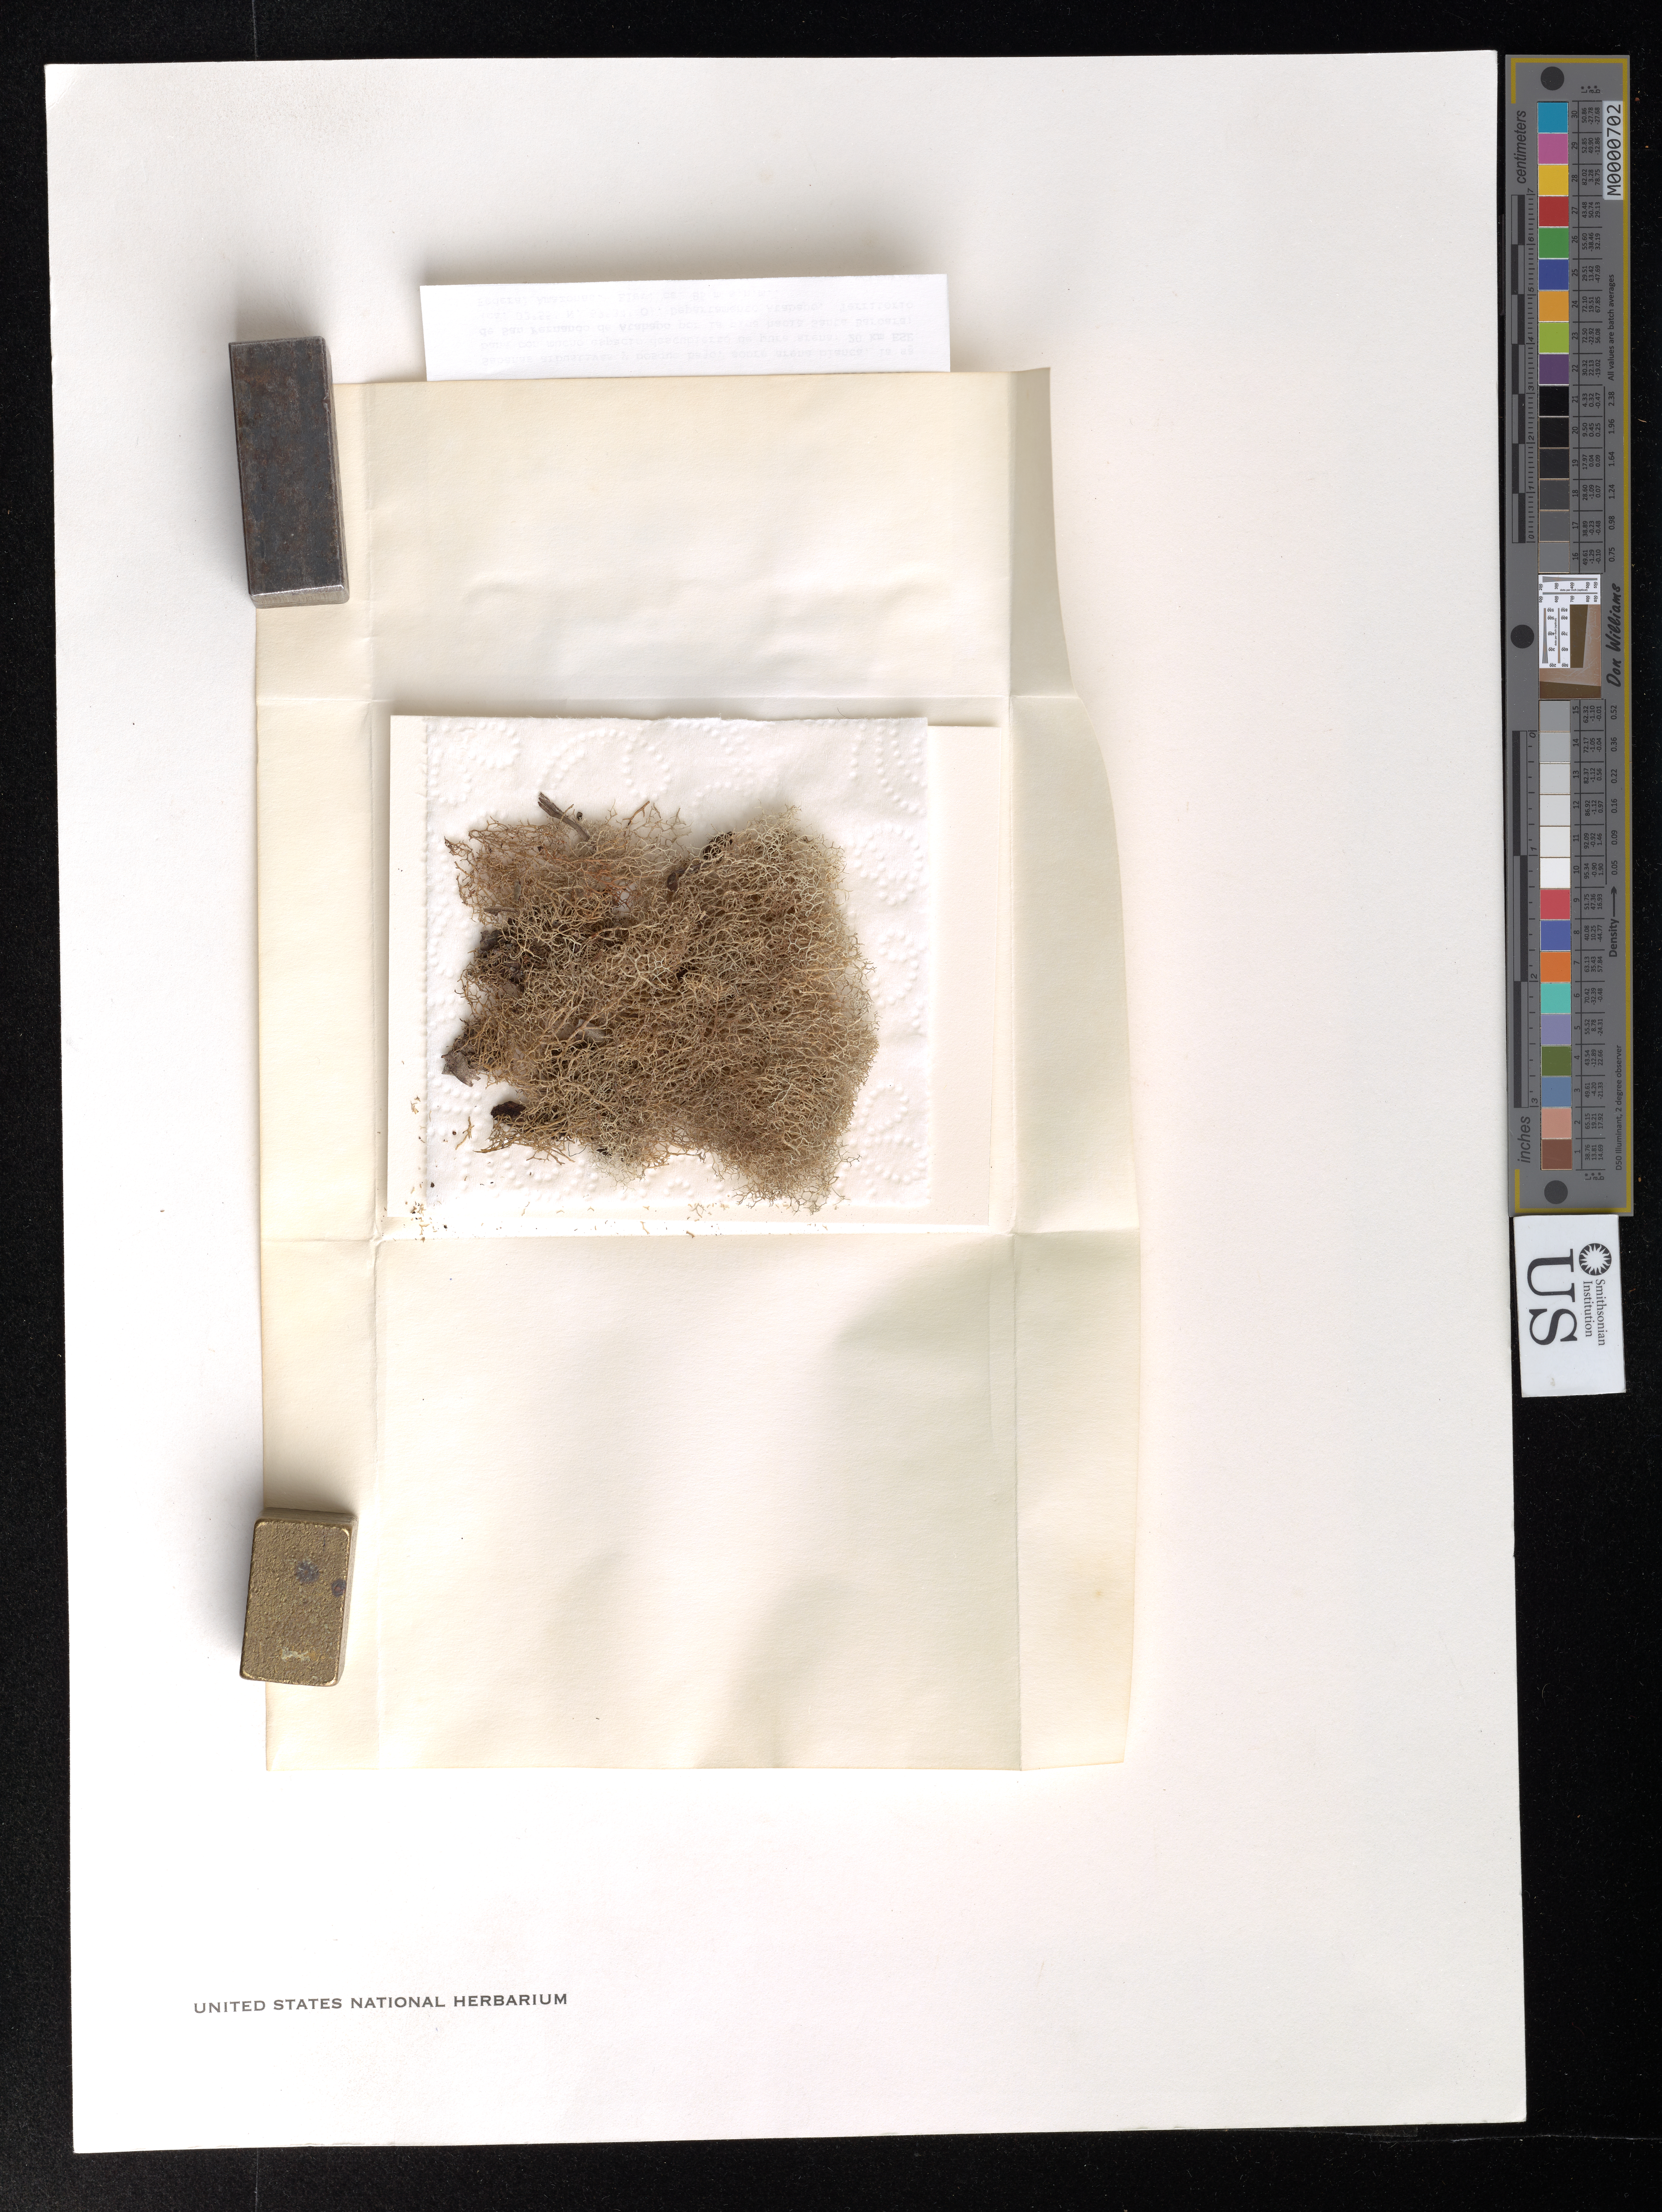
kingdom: Fungi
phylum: Ascomycota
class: Lecanoromycetes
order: Lecanorales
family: Cladoniaceae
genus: Cladonia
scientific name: Cladonia signata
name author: (Eschw.) Vain.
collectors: S. S. Tillett, T. T. Ahti & J. Panza C.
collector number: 34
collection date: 1985-01-27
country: Venezuela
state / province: Amazonas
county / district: Atabapo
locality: San Fernando de Atabapo, 20 km ESE, por la pica hacia Santa Barbara.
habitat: Sabanas arbustivas y bosque bajo, sobre arena blanca, la sabana con mucho espacio descubierto de pura arena.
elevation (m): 85